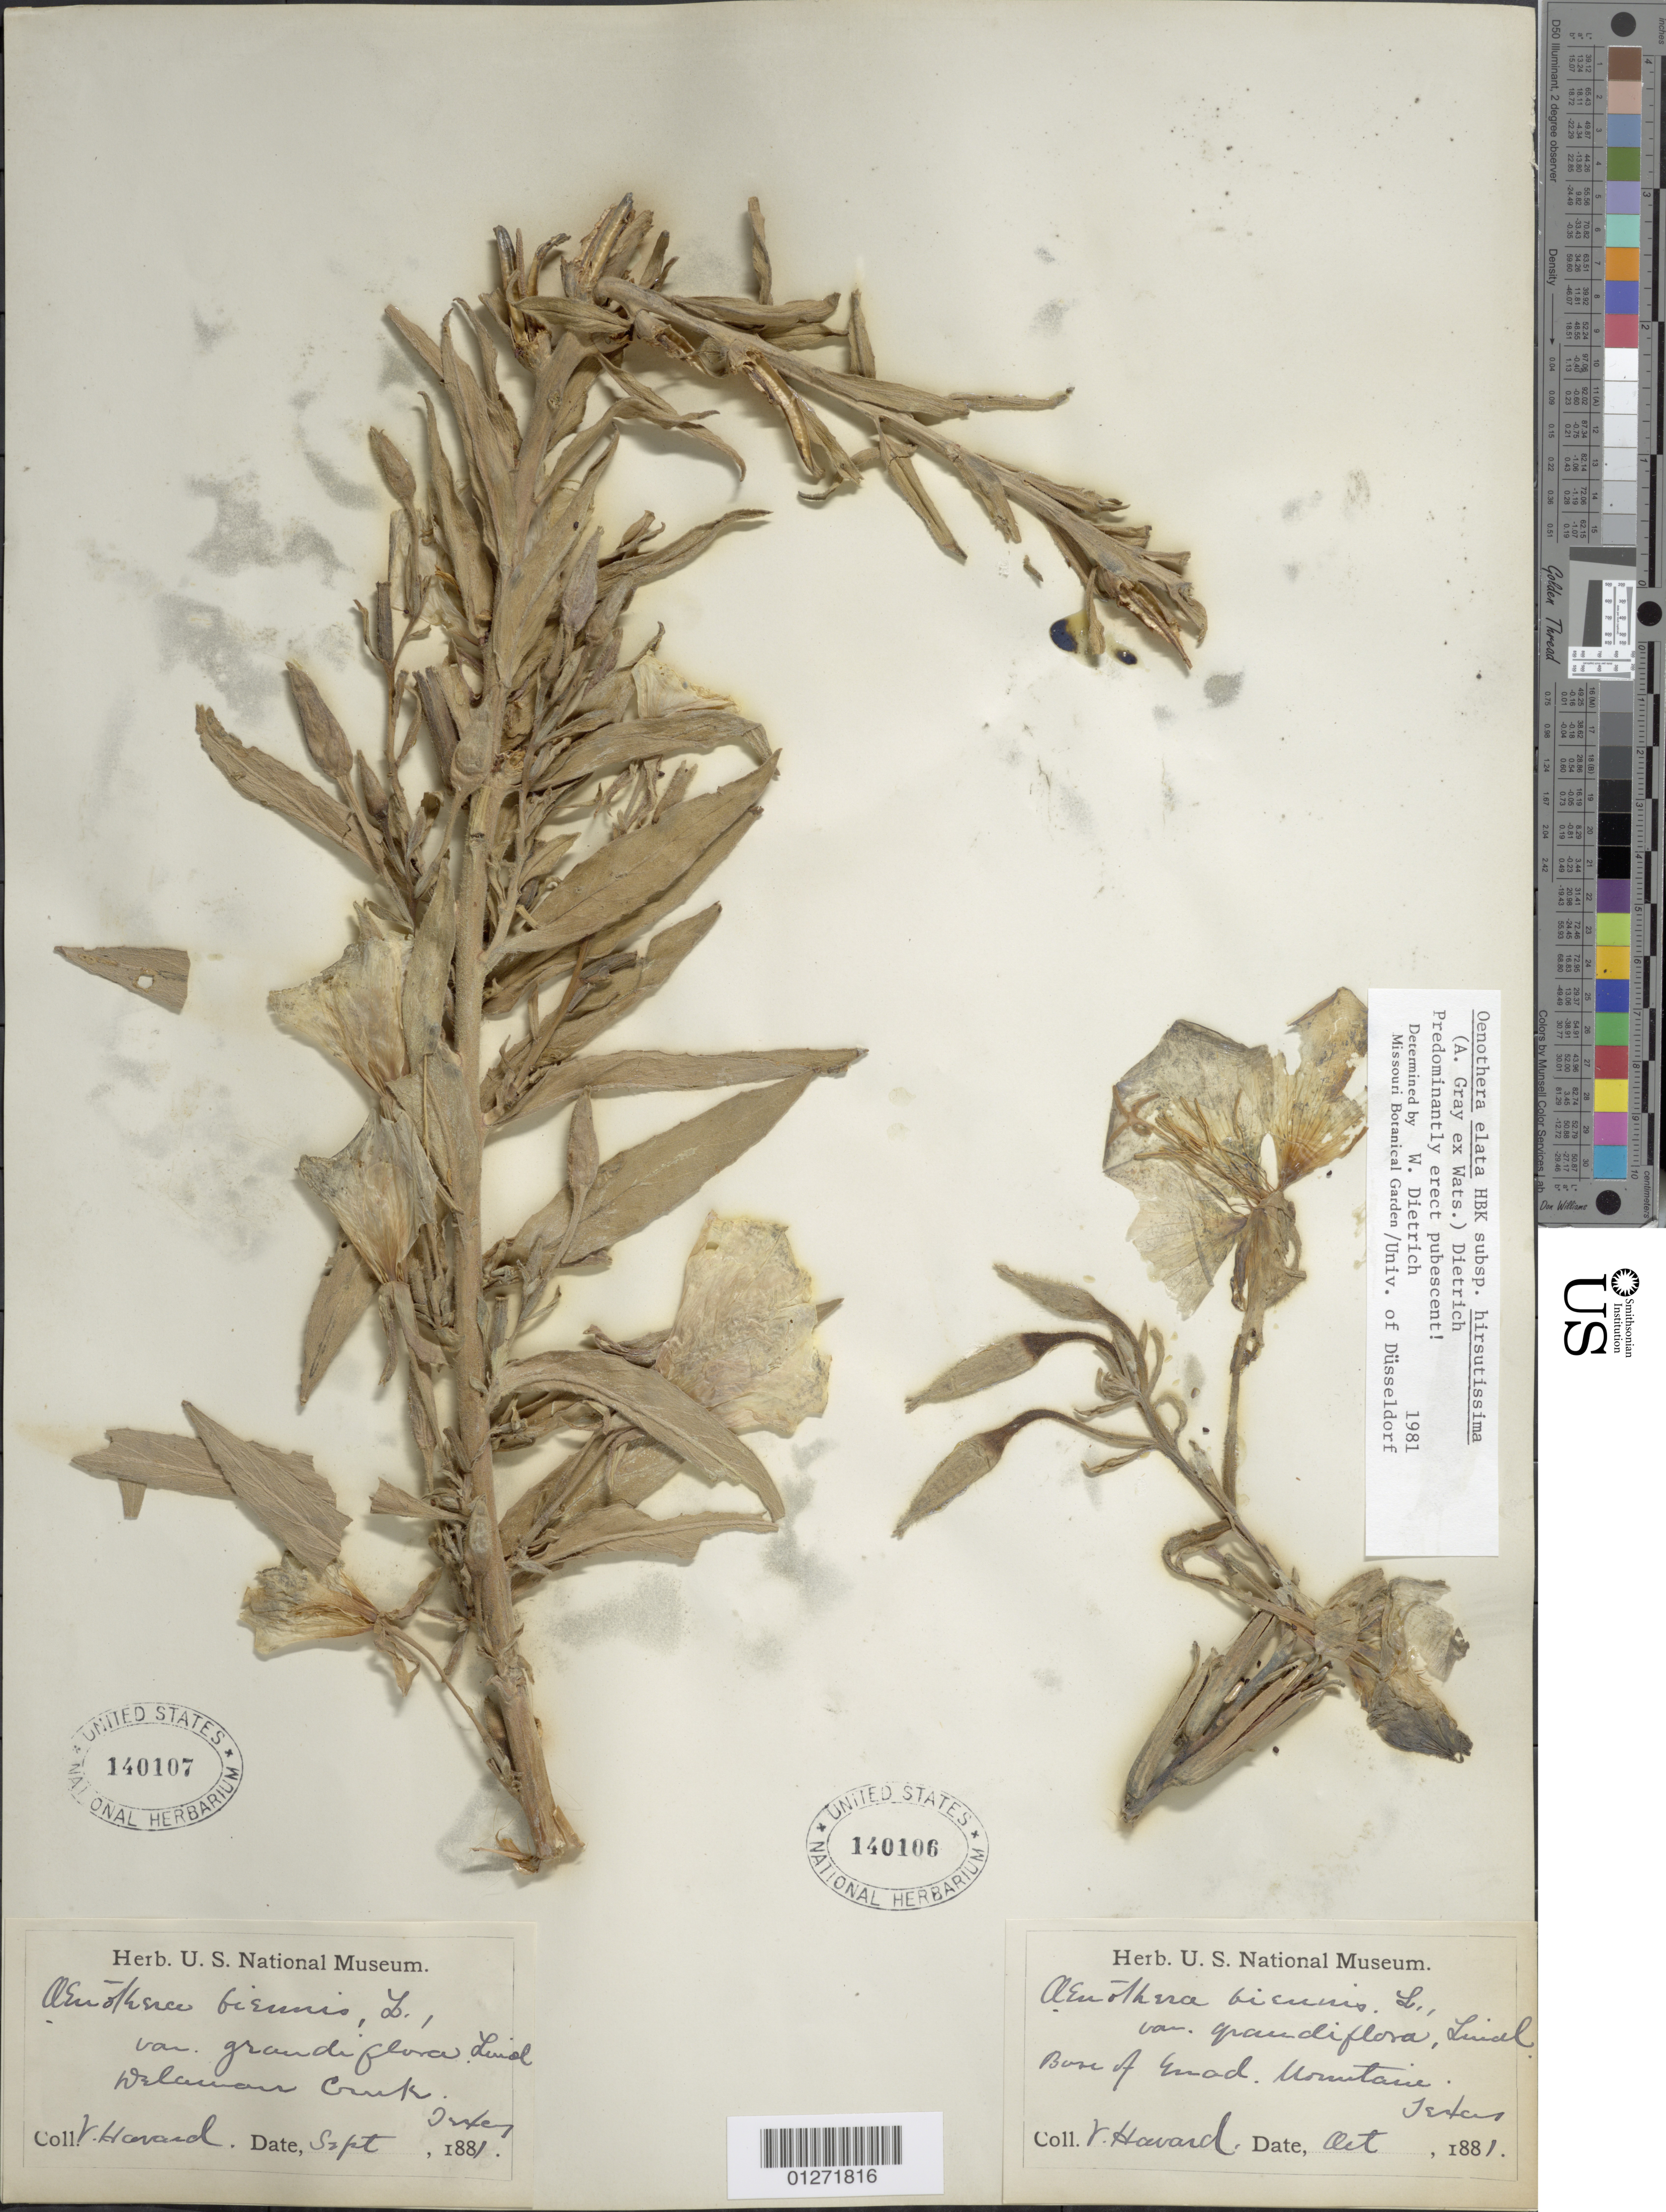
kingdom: Plantae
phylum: Tracheophyta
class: Magnoliopsida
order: Myrtales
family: Onagraceae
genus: Oenothera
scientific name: Oenothera elata subsp. hirsutissima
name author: (A. Gray ex S. Watson) W. Dietr.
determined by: Dietrich, W.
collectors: V. Havard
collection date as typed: Sep 1881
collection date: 1881-09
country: United States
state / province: Texas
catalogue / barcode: US 140107